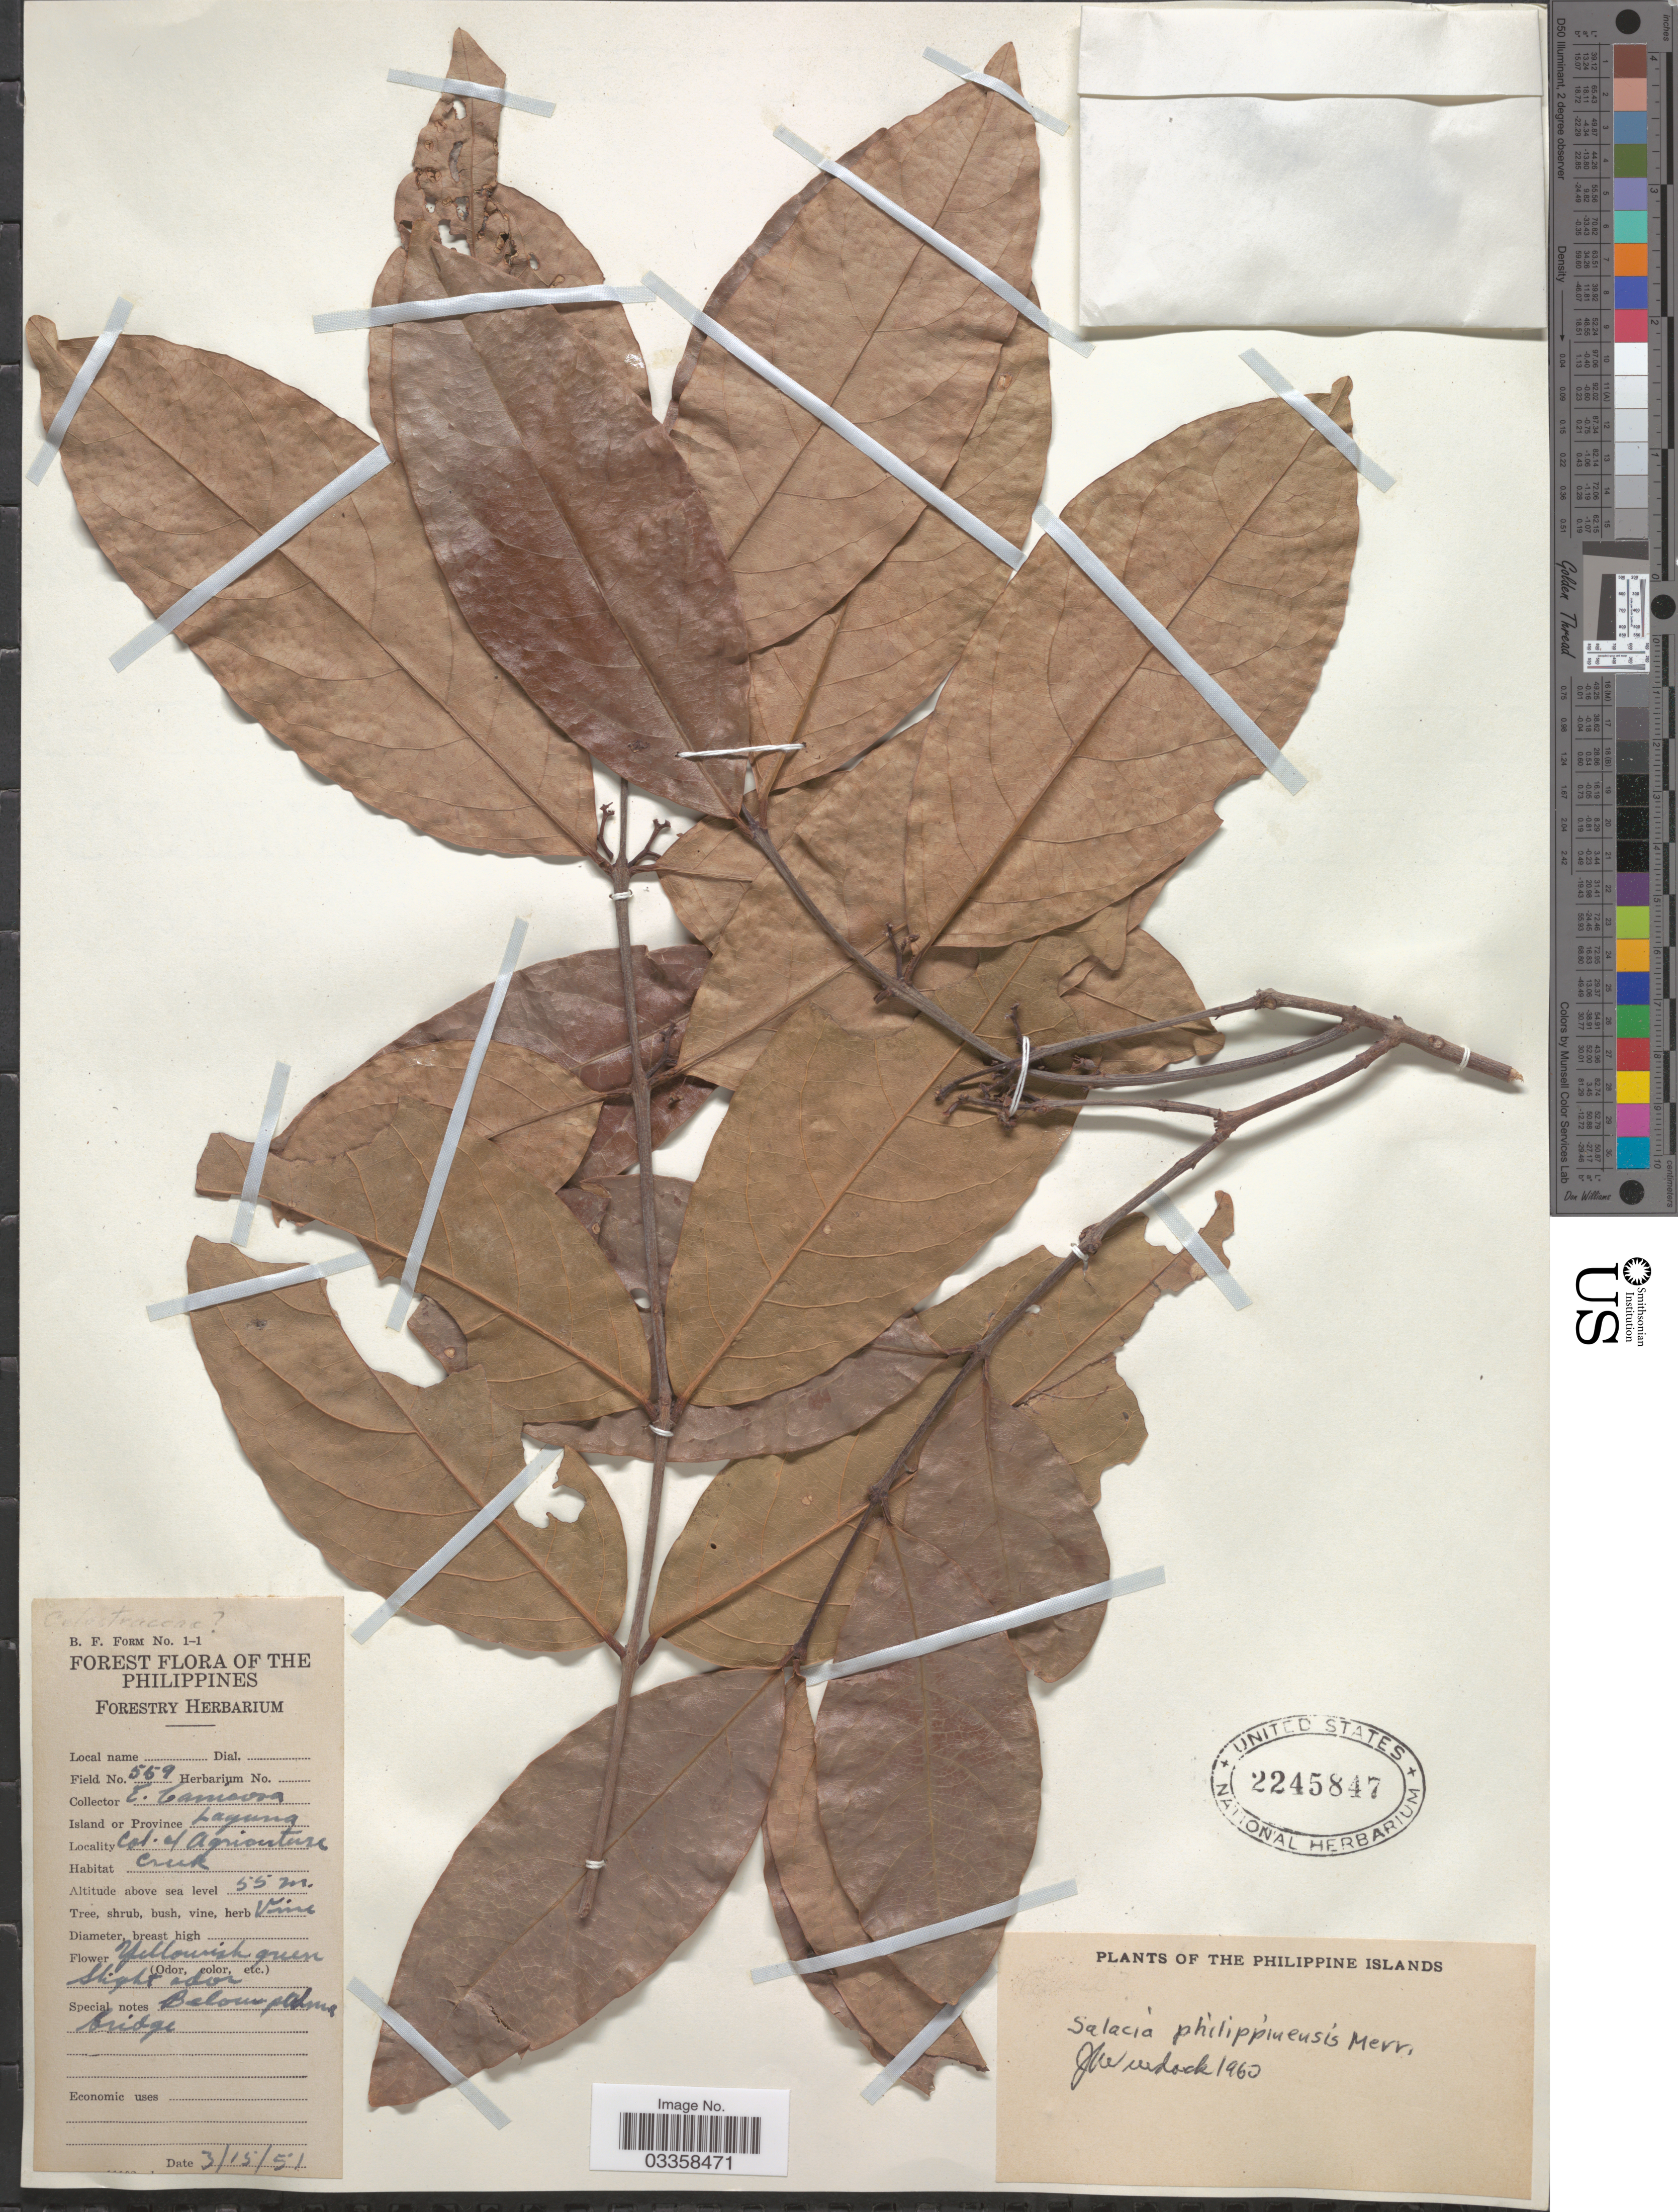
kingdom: Plantae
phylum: Tracheophyta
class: Magnoliopsida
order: Celastrales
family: Celastraceae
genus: Salacia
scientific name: Salacia korthalsiana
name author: Miq.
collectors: E. Canicosa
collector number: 559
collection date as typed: Transcribed d/m/y: 15/3/51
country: Philippines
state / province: Calabarzon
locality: The Philippine Islands. Island or Province Laguna. Col. of Agriculture.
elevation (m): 55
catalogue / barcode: US 2245847